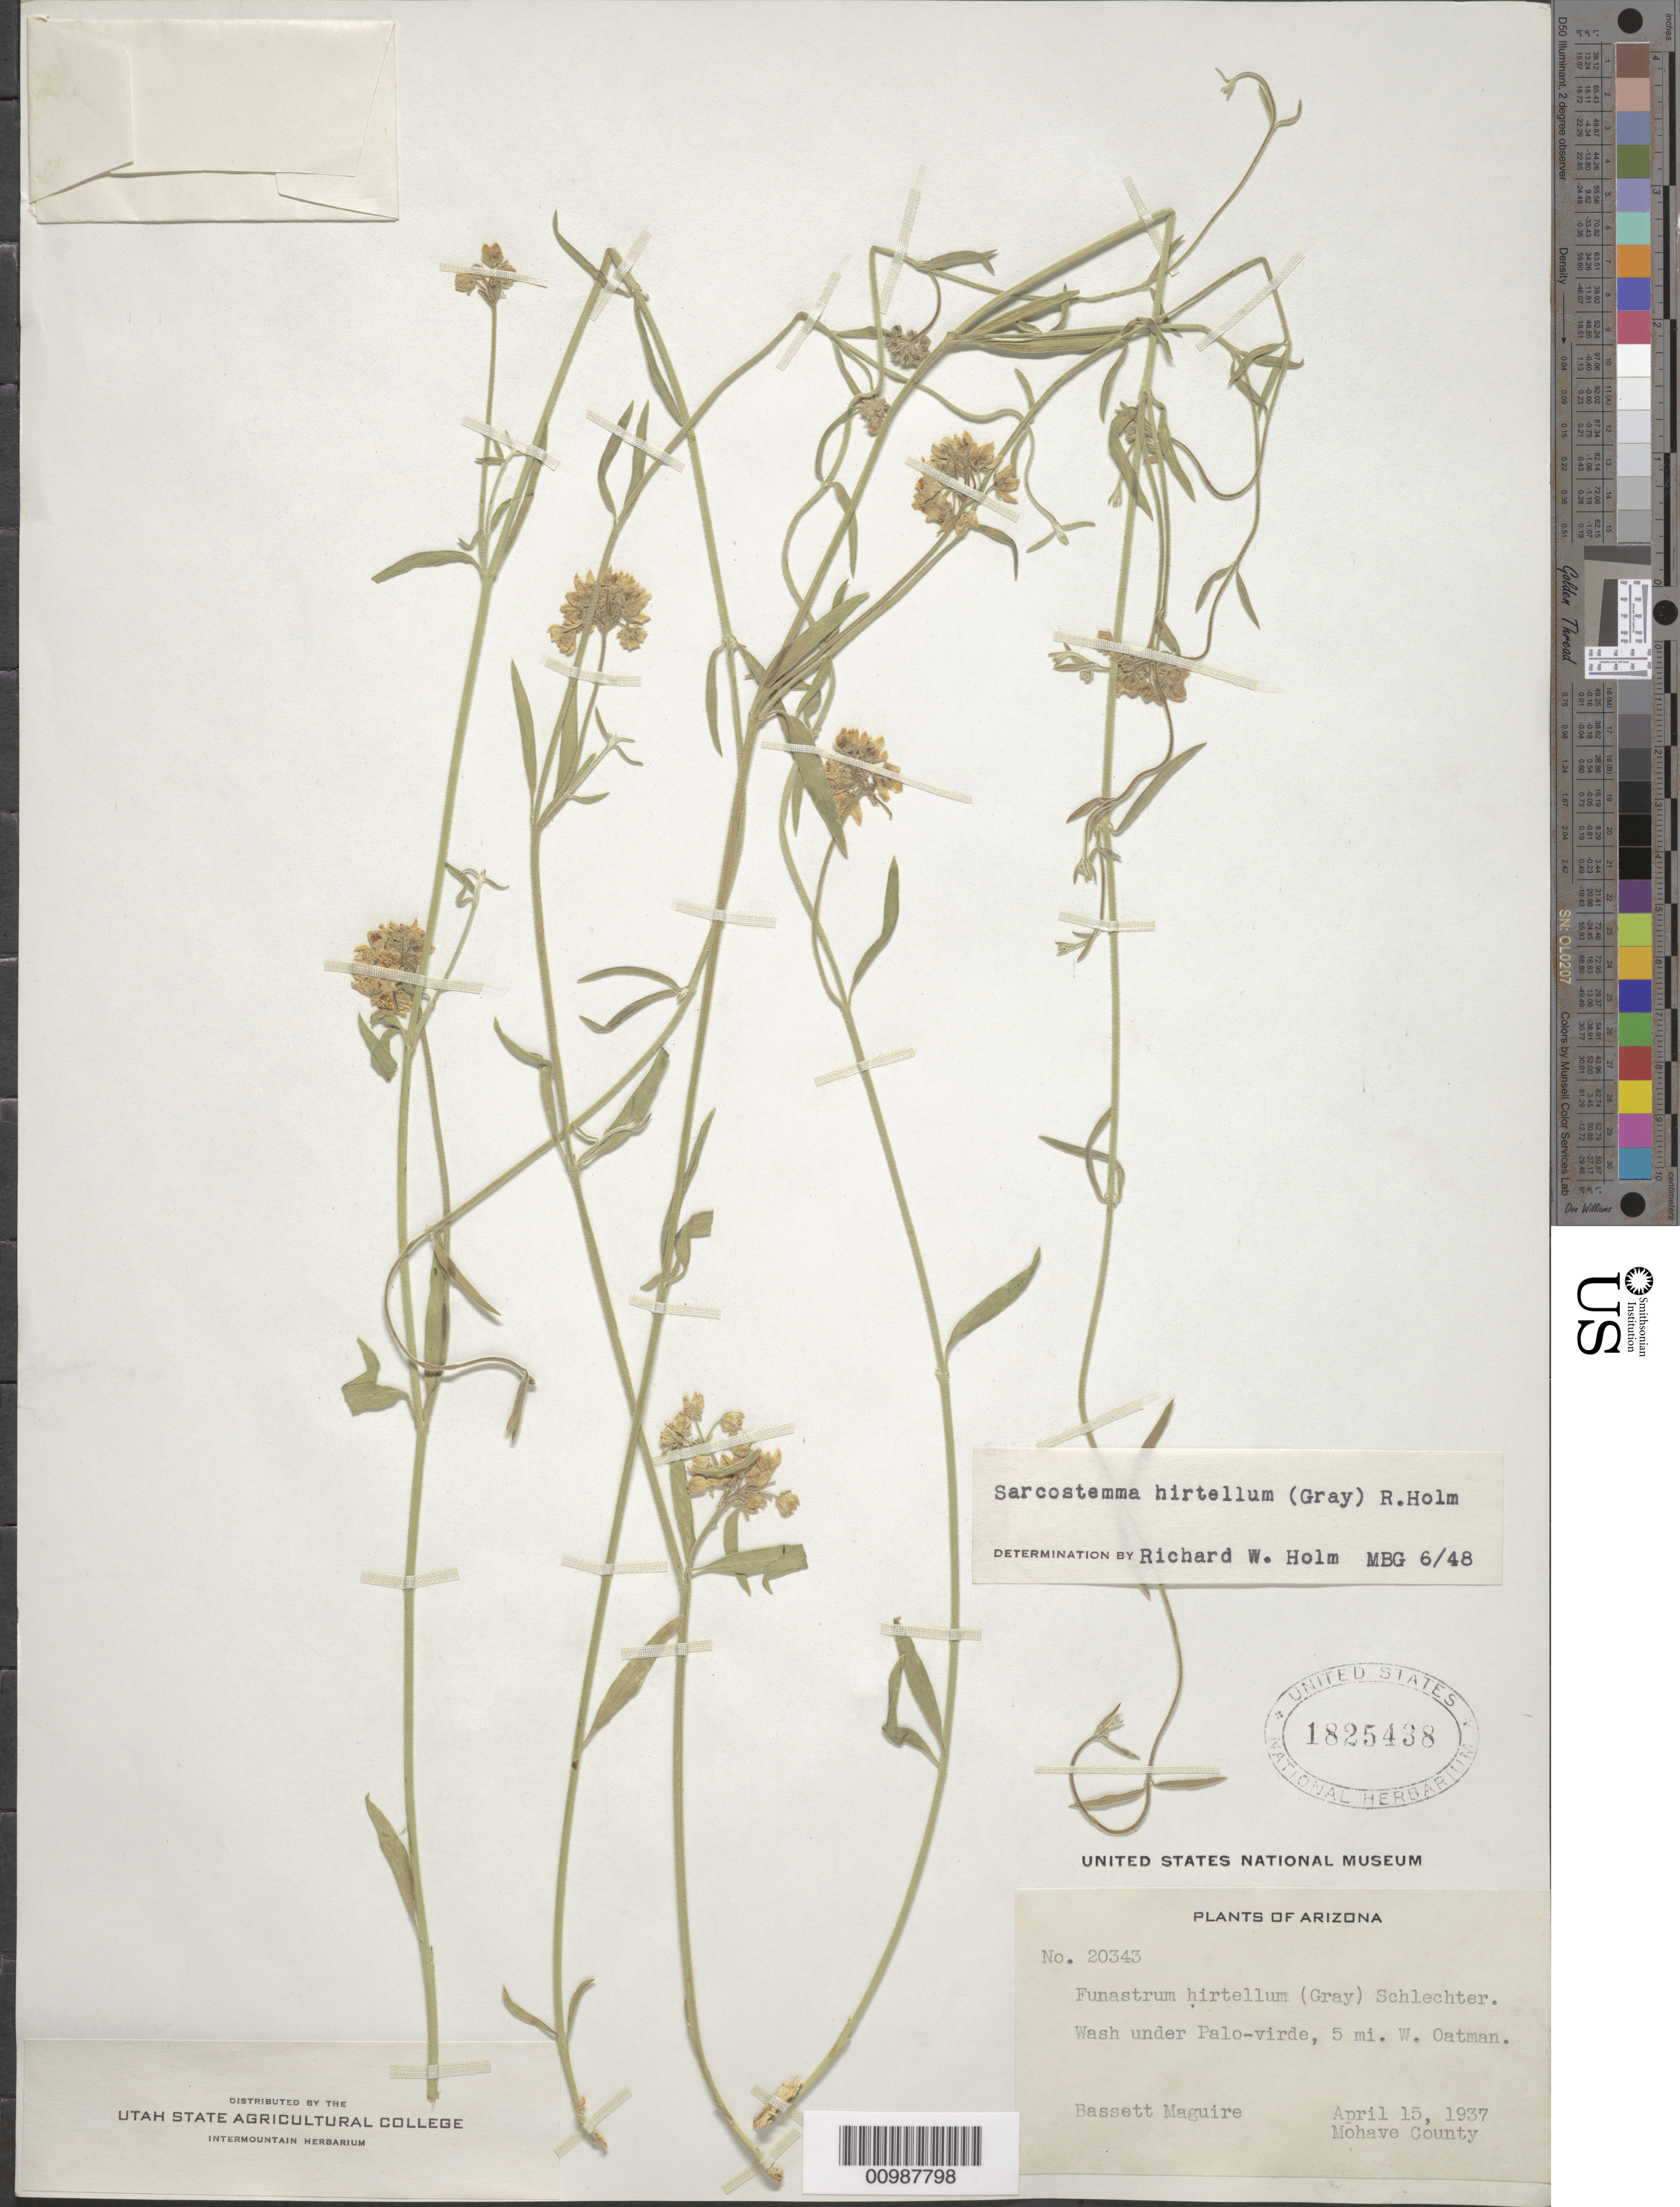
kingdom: Plantae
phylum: Tracheophyta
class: Magnoliopsida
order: Gentianales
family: Apocynaceae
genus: Sarcostemma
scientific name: Sarcostemma hirtellum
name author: (A. Gray) R.W. Holm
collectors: B. Maguire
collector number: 20343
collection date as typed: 10 Apr 1937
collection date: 1937-04-10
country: United States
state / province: Arizona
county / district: Mohave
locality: Wash under Palo-virde, 5 miles west Oatman.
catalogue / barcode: US 1825438